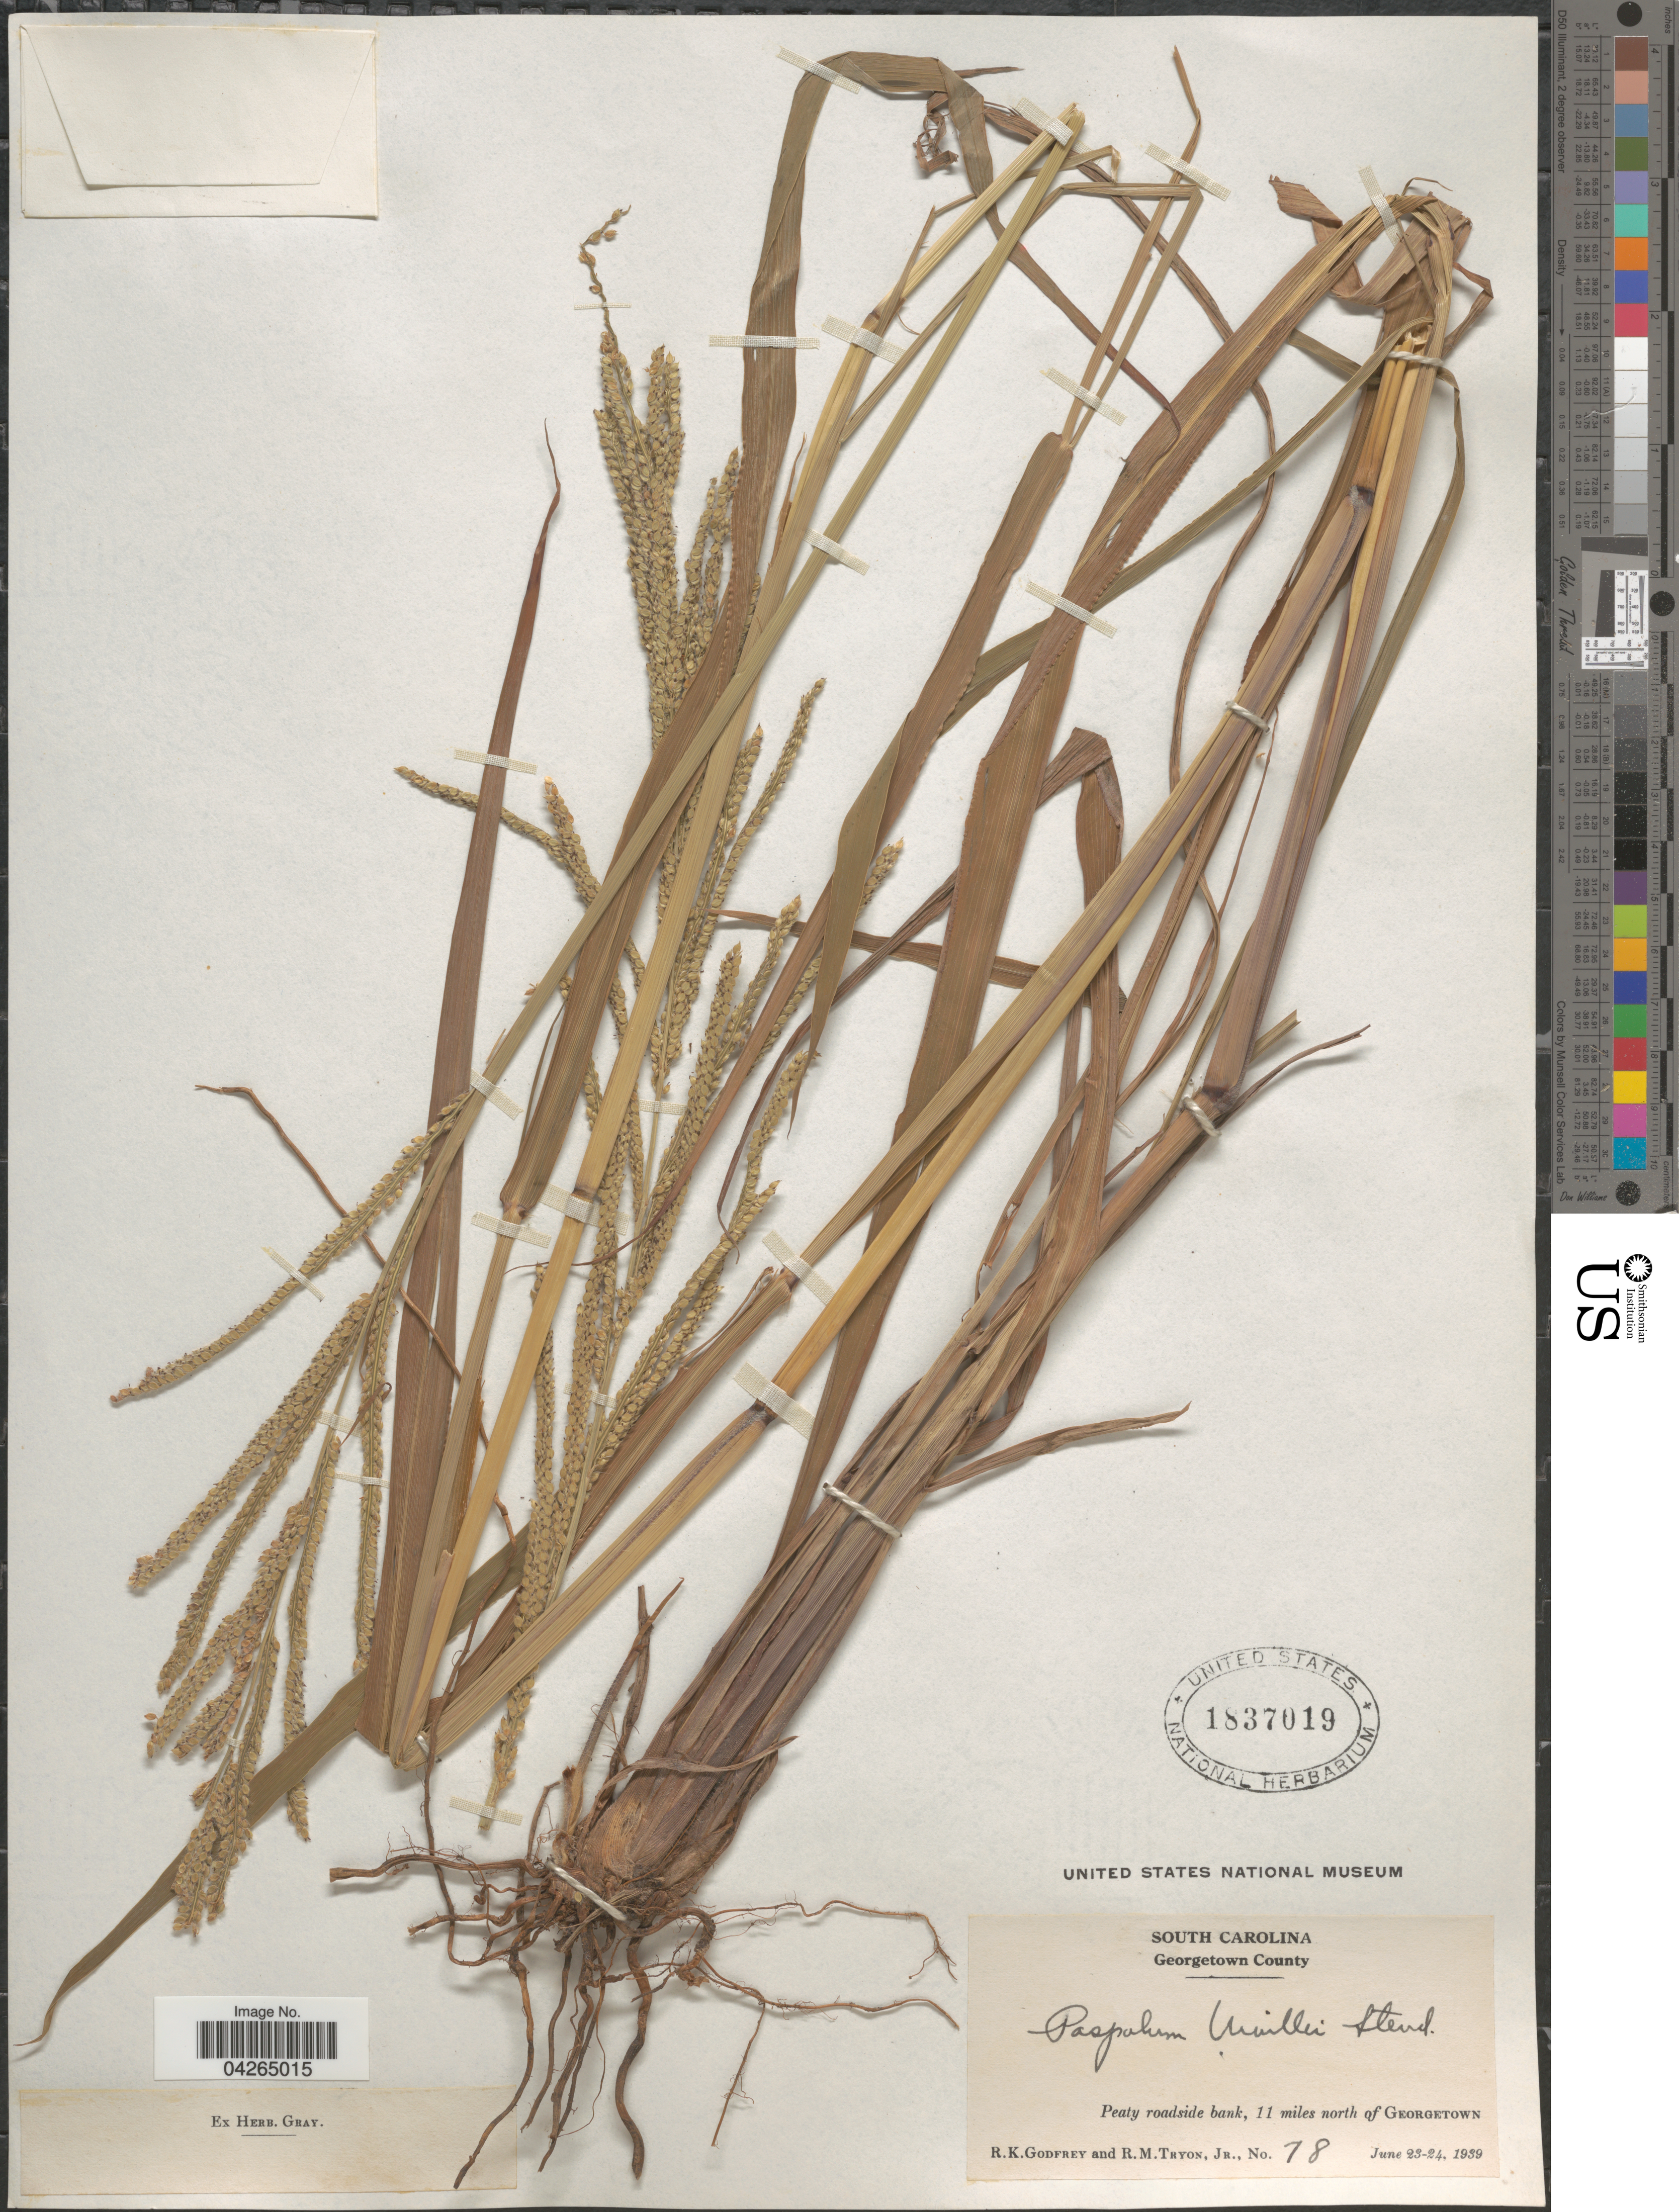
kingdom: Plantae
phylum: Tracheophyta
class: Liliopsida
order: Poales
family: Poaceae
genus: Paspalum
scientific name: Paspalum urvillei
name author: Steud.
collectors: R. K. Godfrey & R. Tryon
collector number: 78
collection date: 1939-06-23/1939-06-24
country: United States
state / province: South Carolina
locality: Georgetown County. Peaty roadside bank, 11 miles north of Georgetown.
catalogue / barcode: US 1837019